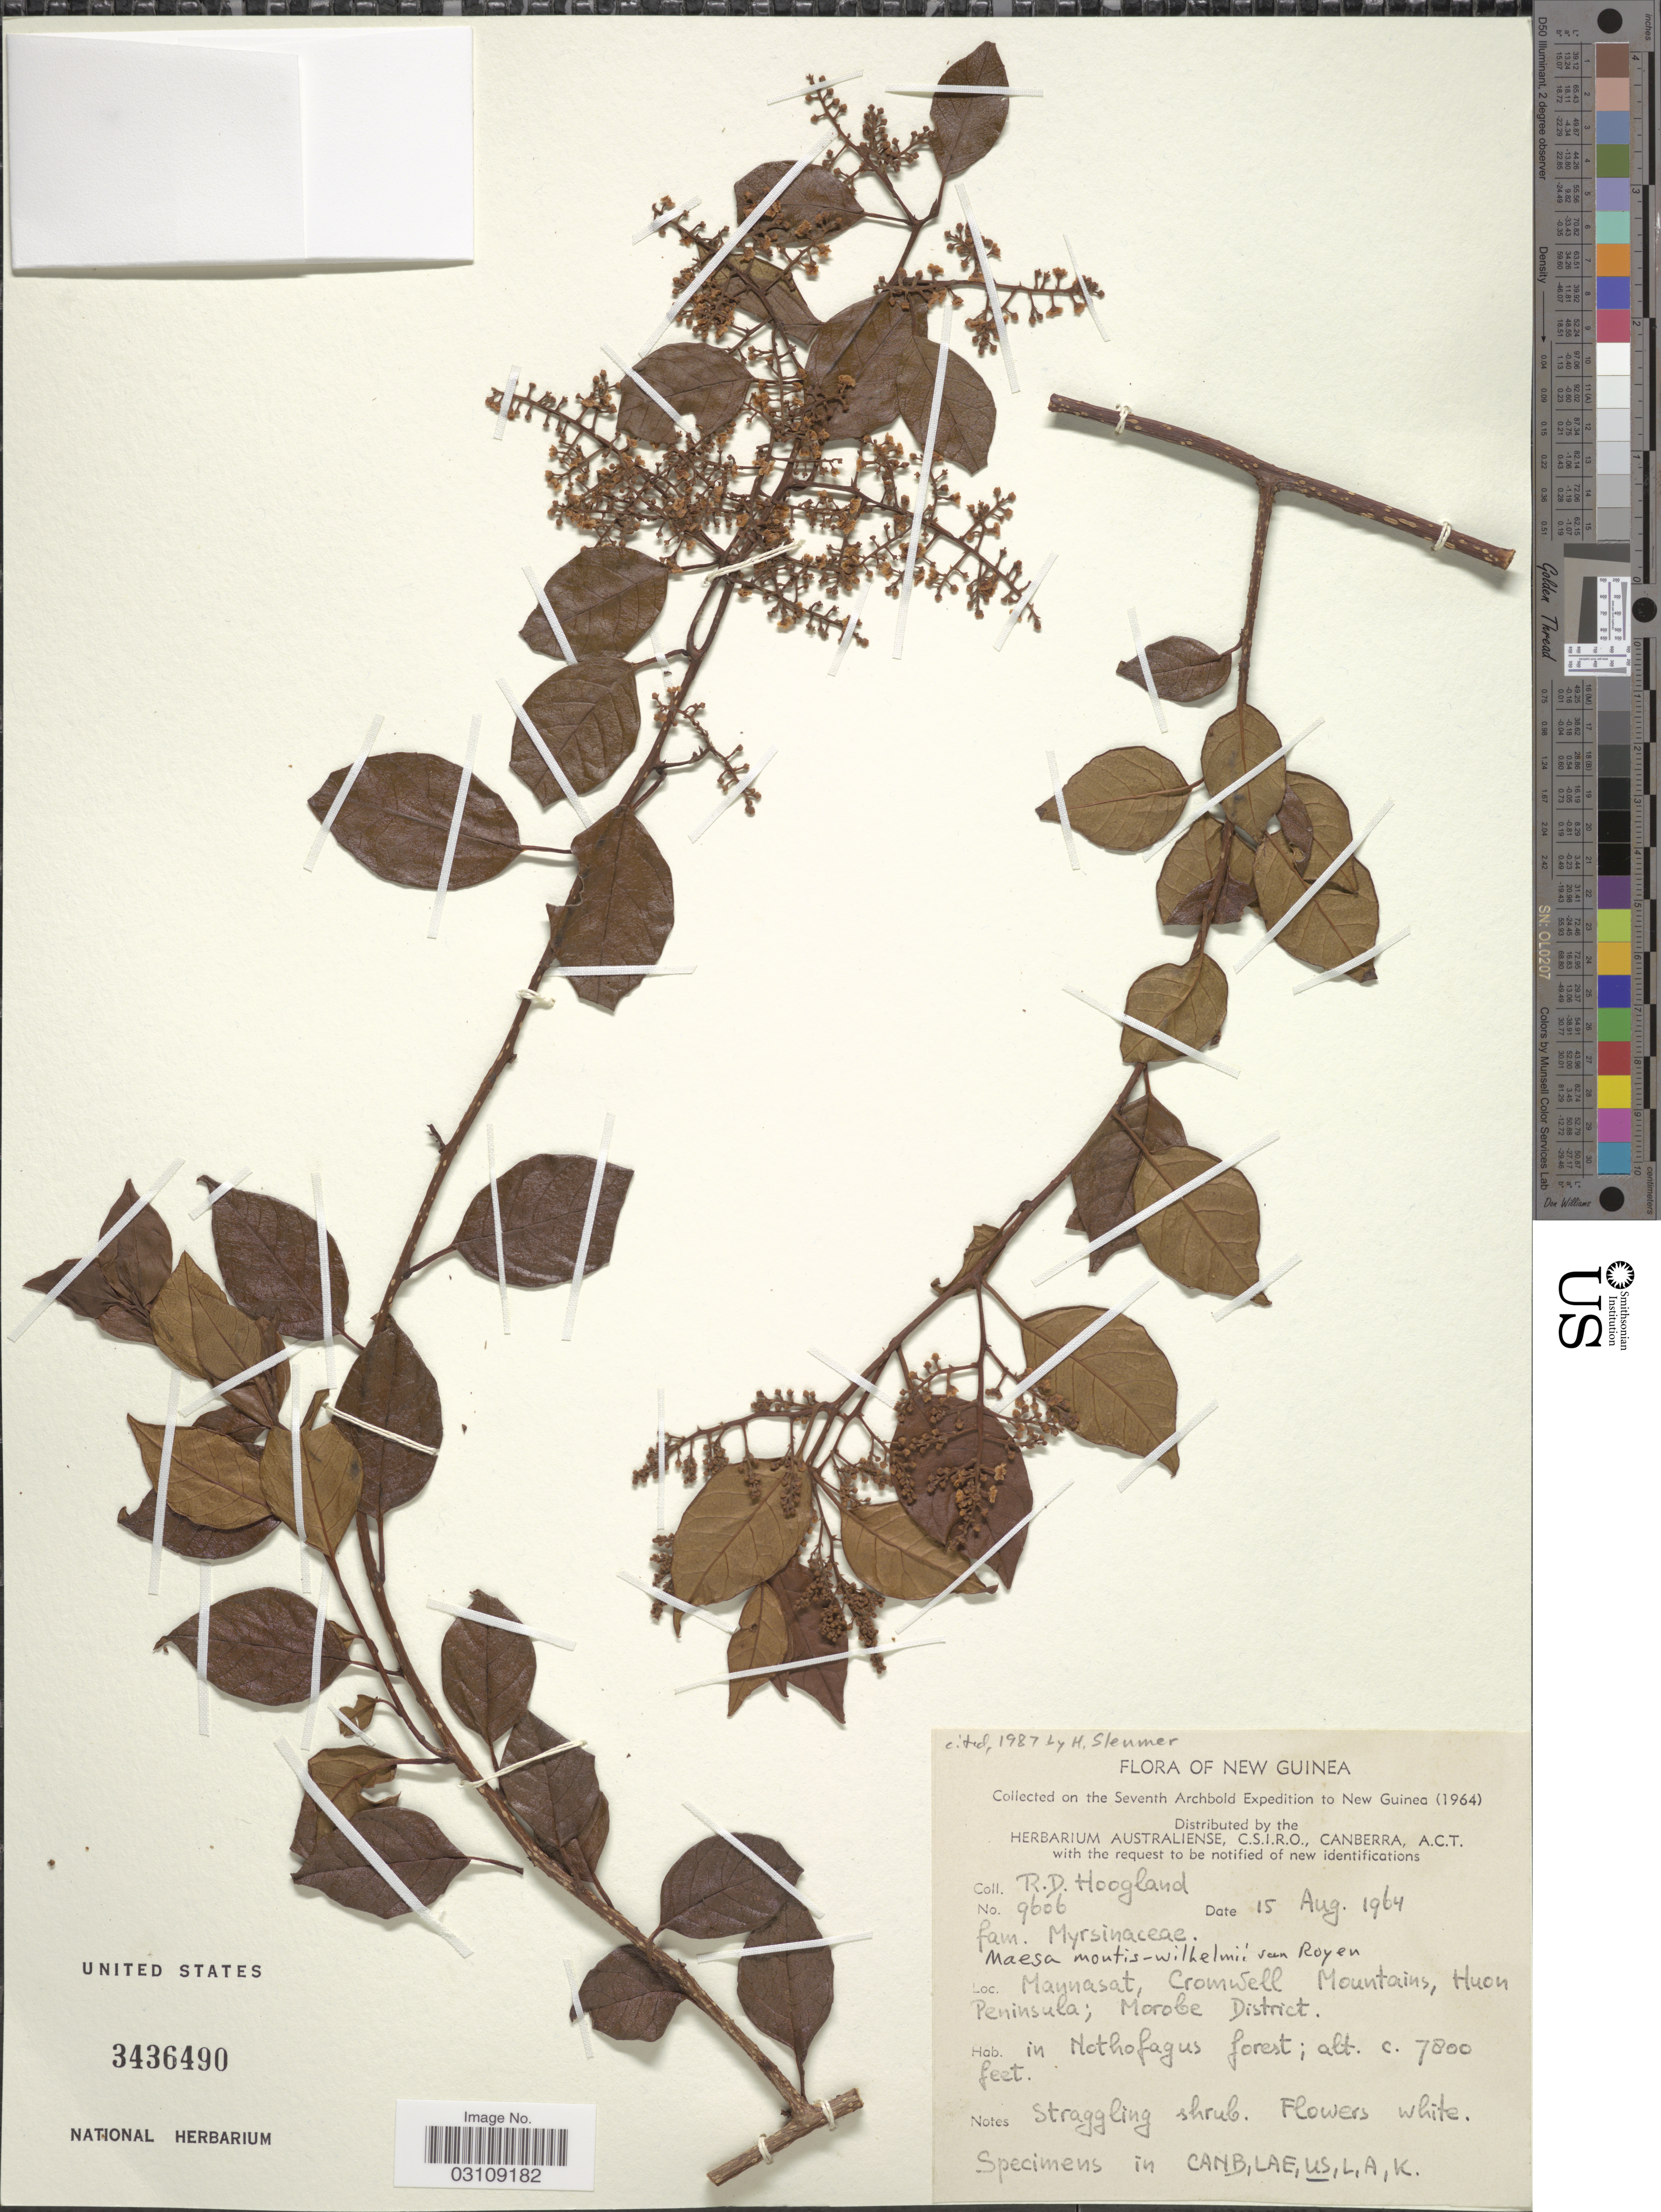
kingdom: Plantae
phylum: Tracheophyta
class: Magnoliopsida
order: Ericales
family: Primulaceae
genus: Maesa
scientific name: Maesa montis-wilhelmi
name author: P. Royen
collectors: R. D. Hoogland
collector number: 9606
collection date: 1964-08-15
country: Papua New Guinea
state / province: Morobe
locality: New Guinea. Mannasat, Cromwell Mountains, Huon Peninsula, Morobe District.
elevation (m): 2377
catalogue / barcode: US 3436490